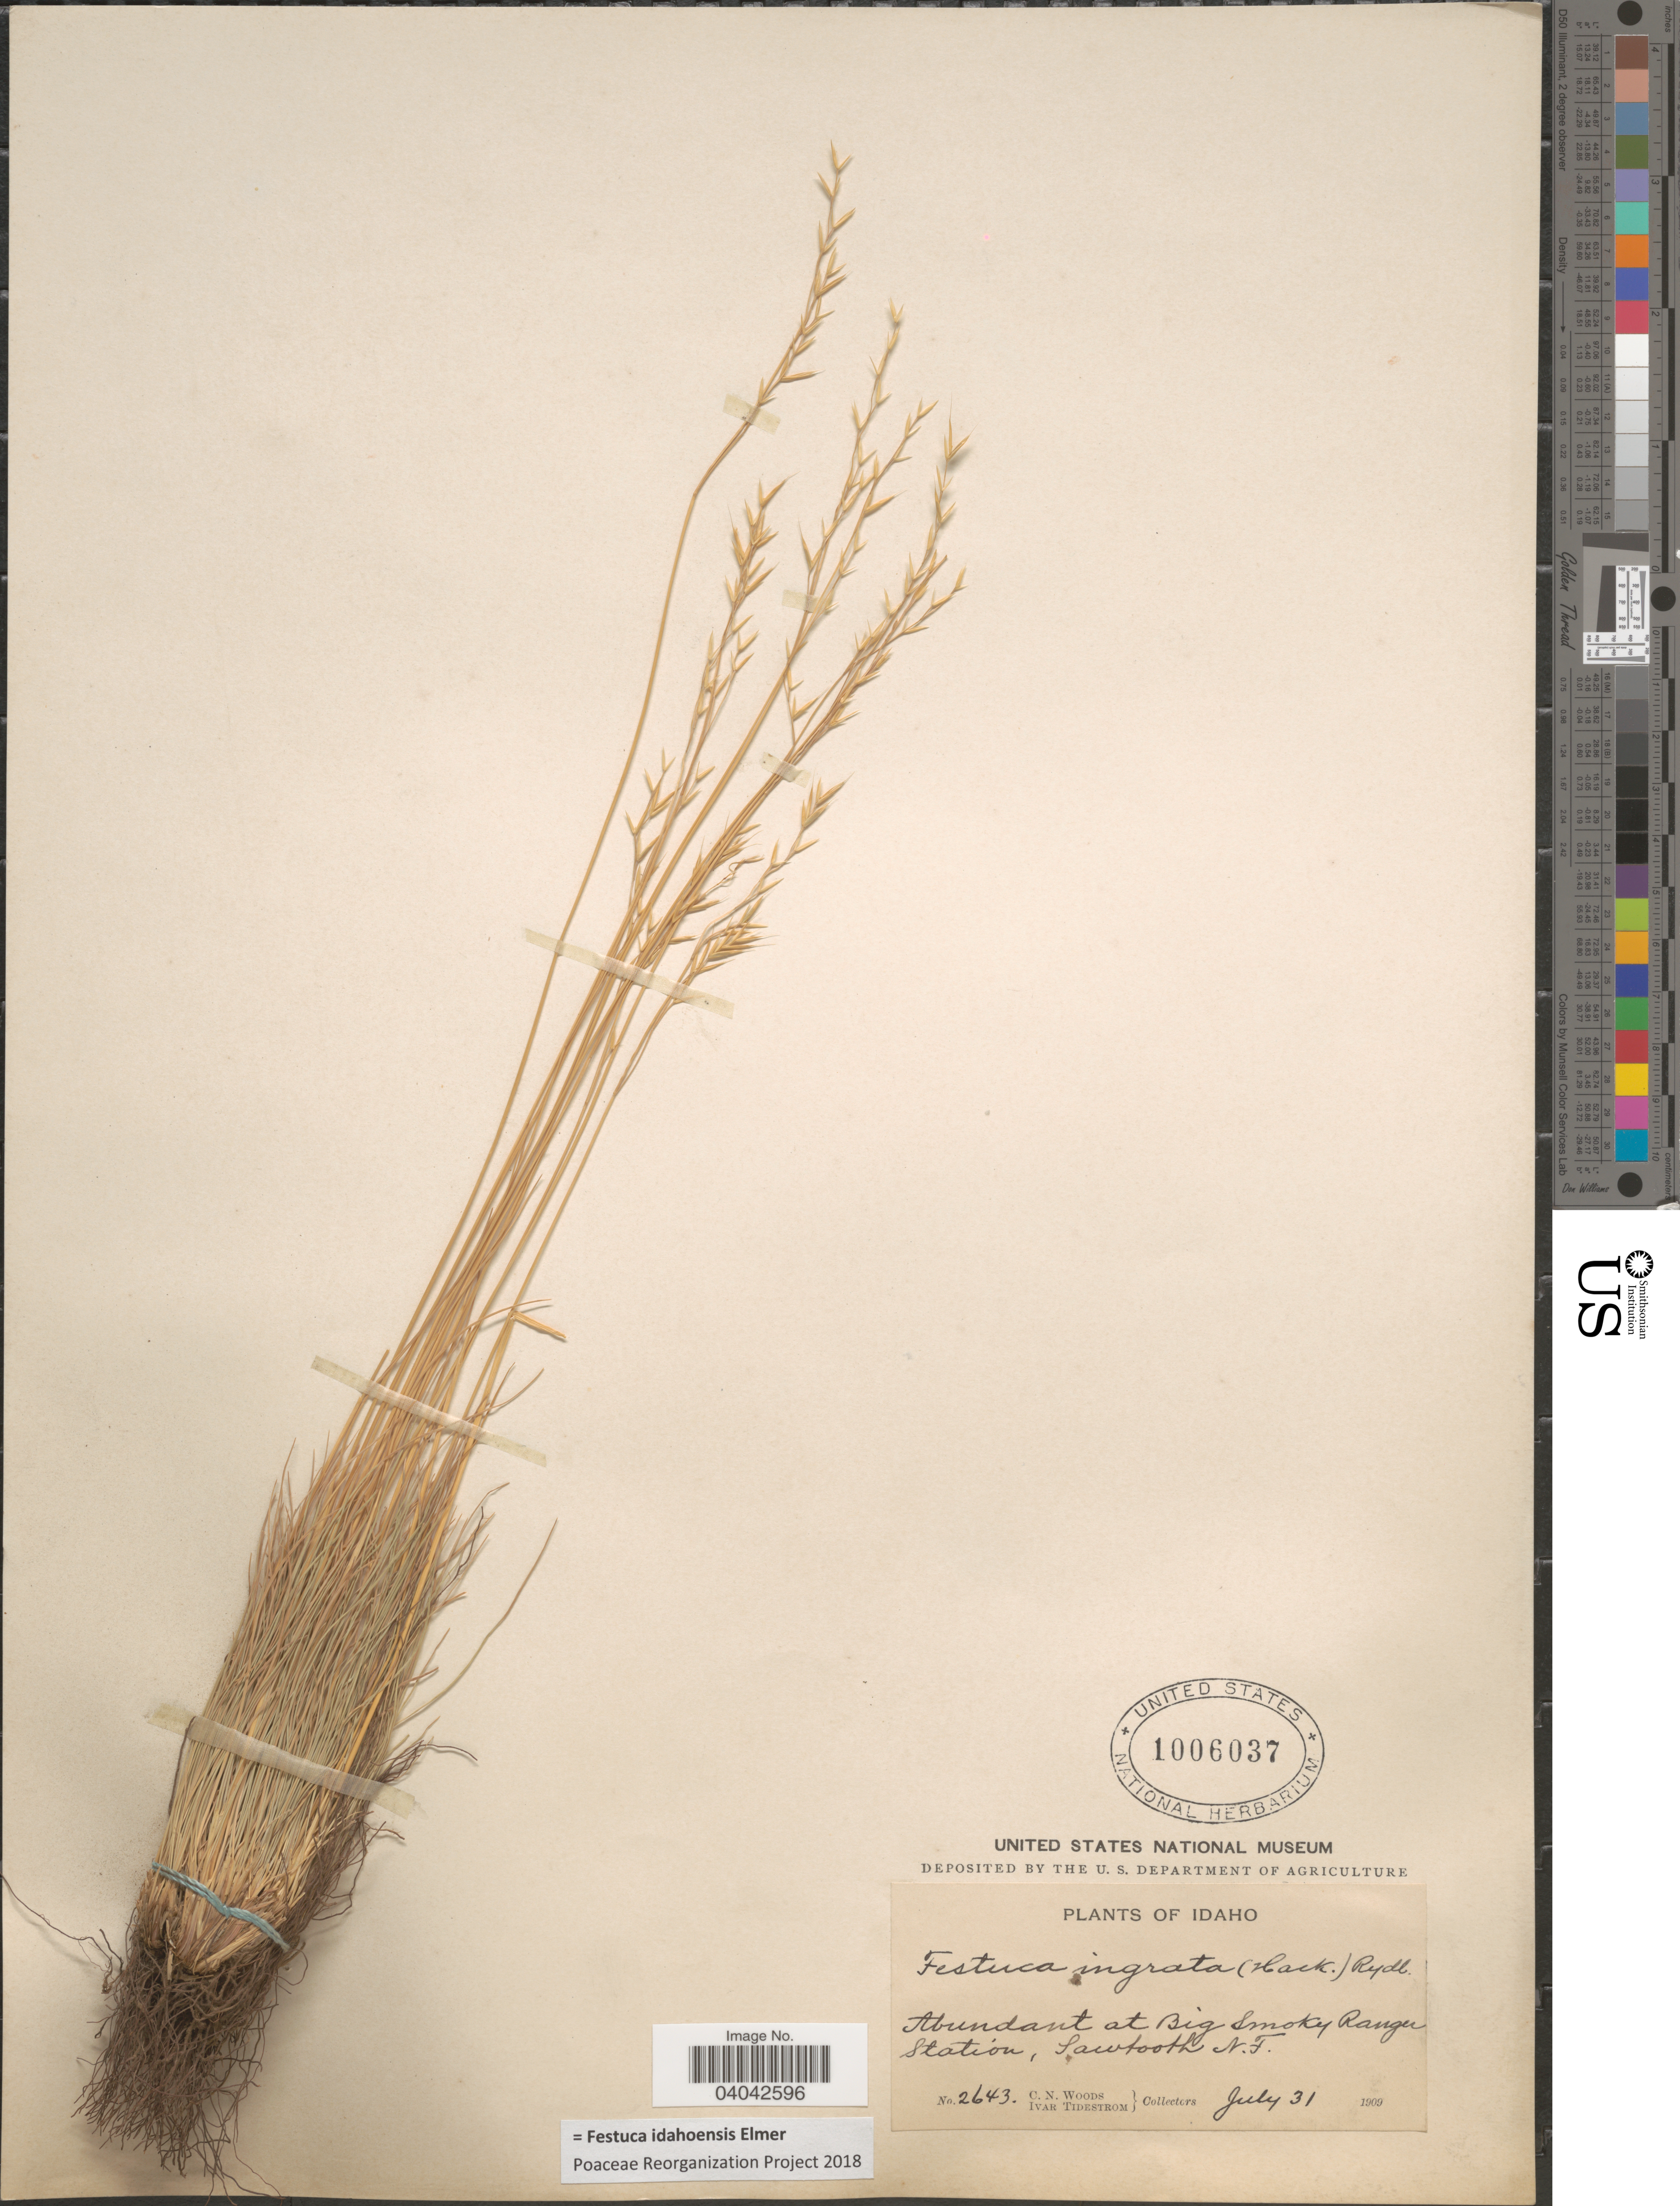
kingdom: Plantae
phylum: Tracheophyta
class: Liliopsida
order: Poales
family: Poaceae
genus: Festuca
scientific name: Festuca idahoensis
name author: Elmer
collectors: C. Woods & I. F. Tidestrom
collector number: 2643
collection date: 1909-07-31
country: United States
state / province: Idaho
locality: At Big Smoky Ranger Station, Sawtooth N.F.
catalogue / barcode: US 1006037